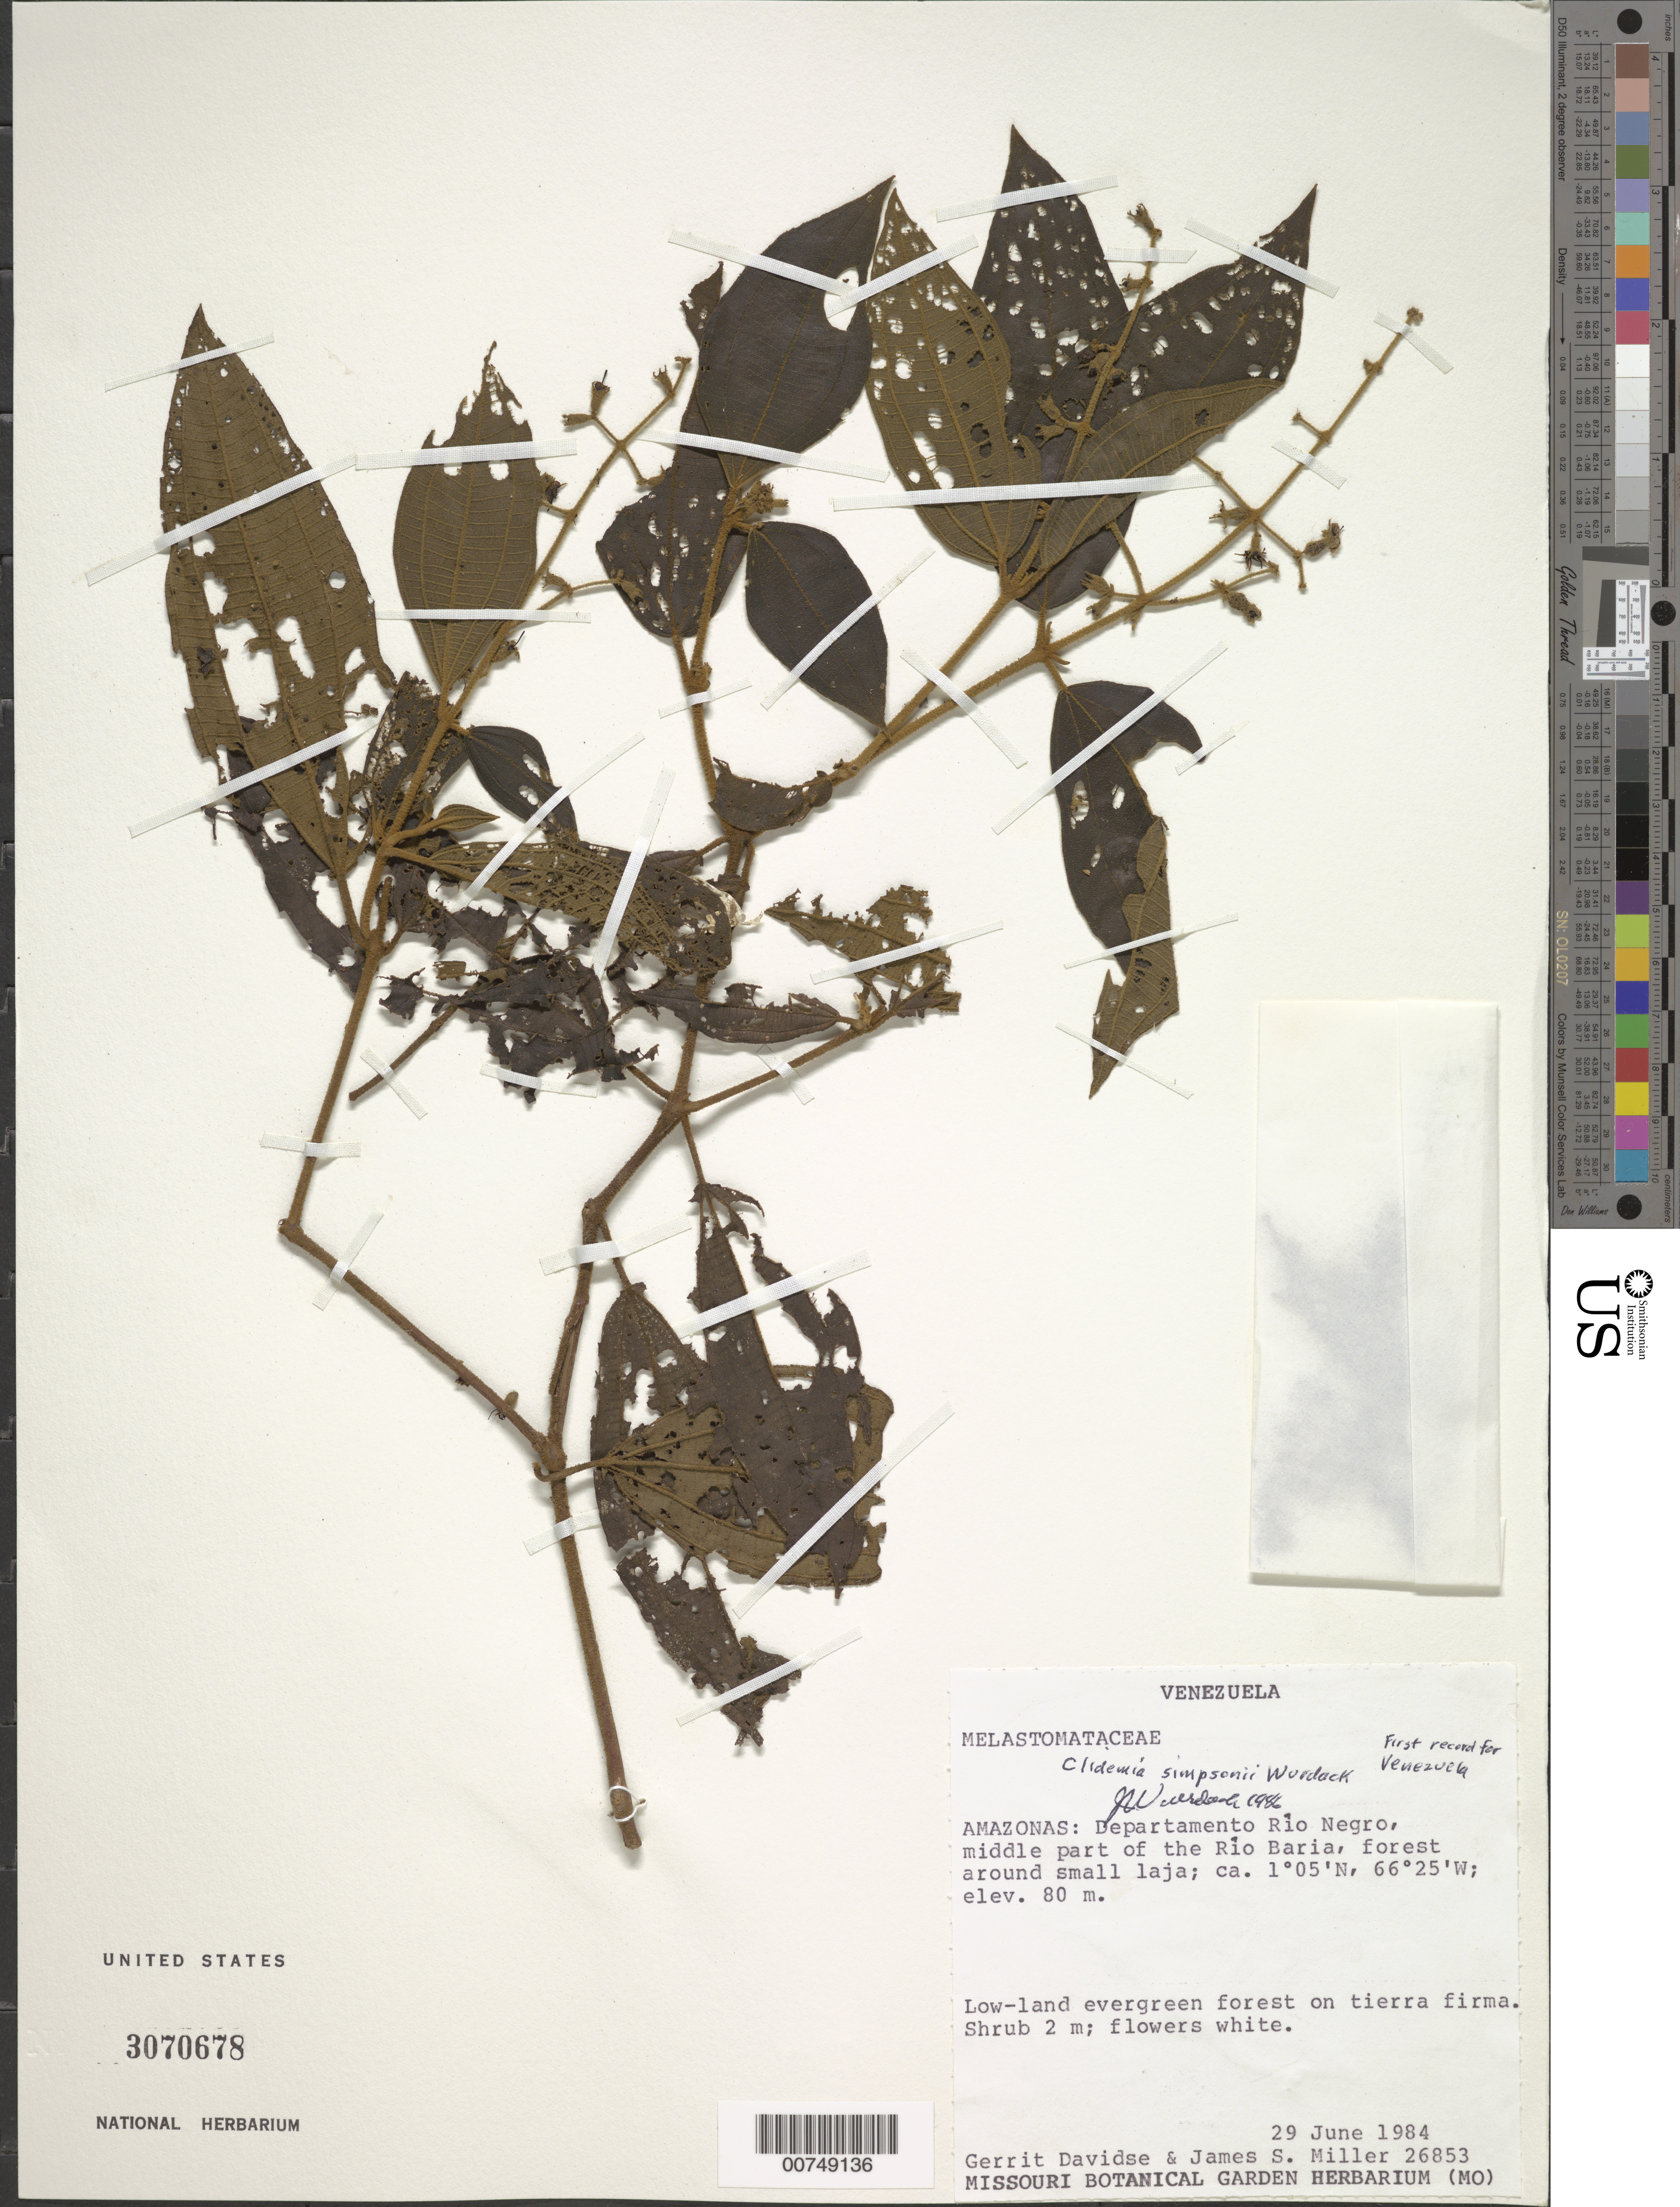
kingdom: Plantae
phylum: Tracheophyta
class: Magnoliopsida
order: Myrtales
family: Melastomataceae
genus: Clidemia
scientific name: Clidemia simpsonii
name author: Wurdack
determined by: Wurdack, John J., (US), US (UNITED STATES)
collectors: G. Davidse & J. S. Miller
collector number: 26853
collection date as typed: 29-Jun-84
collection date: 1984-06-29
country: Venezuela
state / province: Amazonas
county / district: Río Negro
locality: Río Baria, middle part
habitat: Forest around small laja, low-land evergreen forest on terra firma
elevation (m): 80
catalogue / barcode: US 3070678